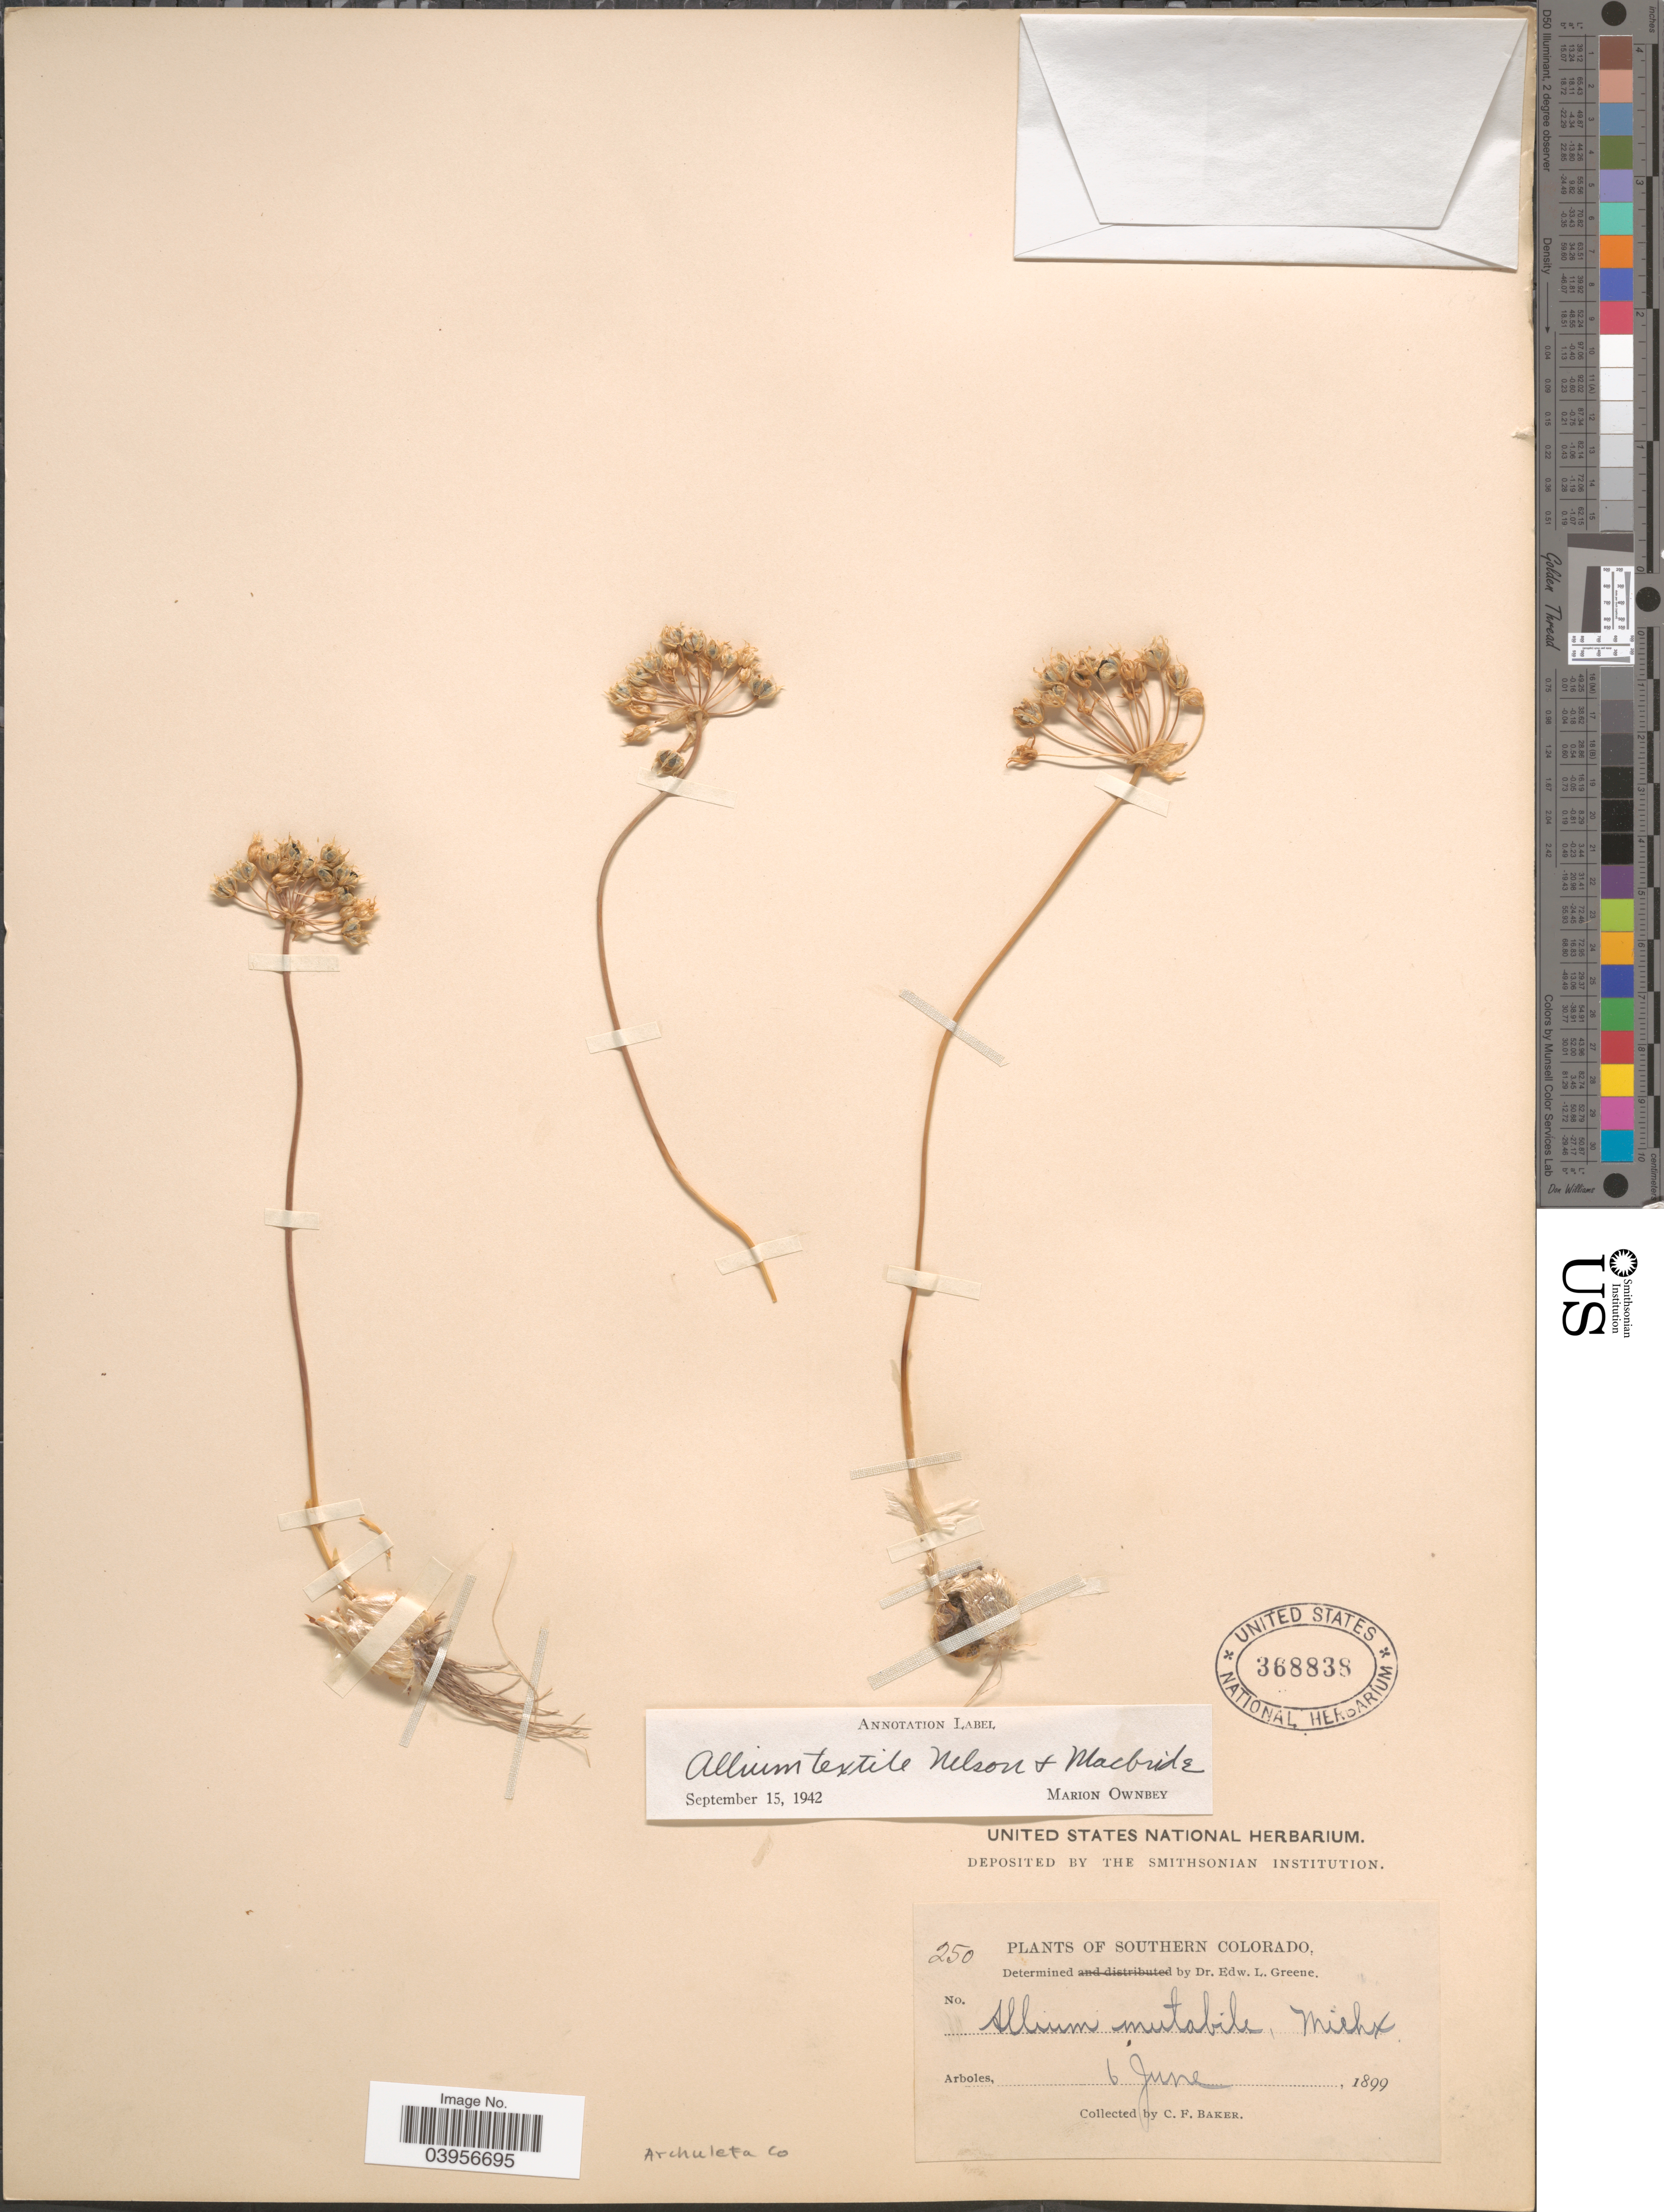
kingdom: Plantae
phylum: Tracheophyta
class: Liliopsida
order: Asparagales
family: Amaryllidaceae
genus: Allium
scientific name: Allium textile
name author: A. Nelson & J.F. Macbr.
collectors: C. F. Baker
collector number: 250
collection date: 1899-06-06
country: United States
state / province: Colorado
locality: Southern Colorado. Archuleta Co.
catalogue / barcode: US 368838